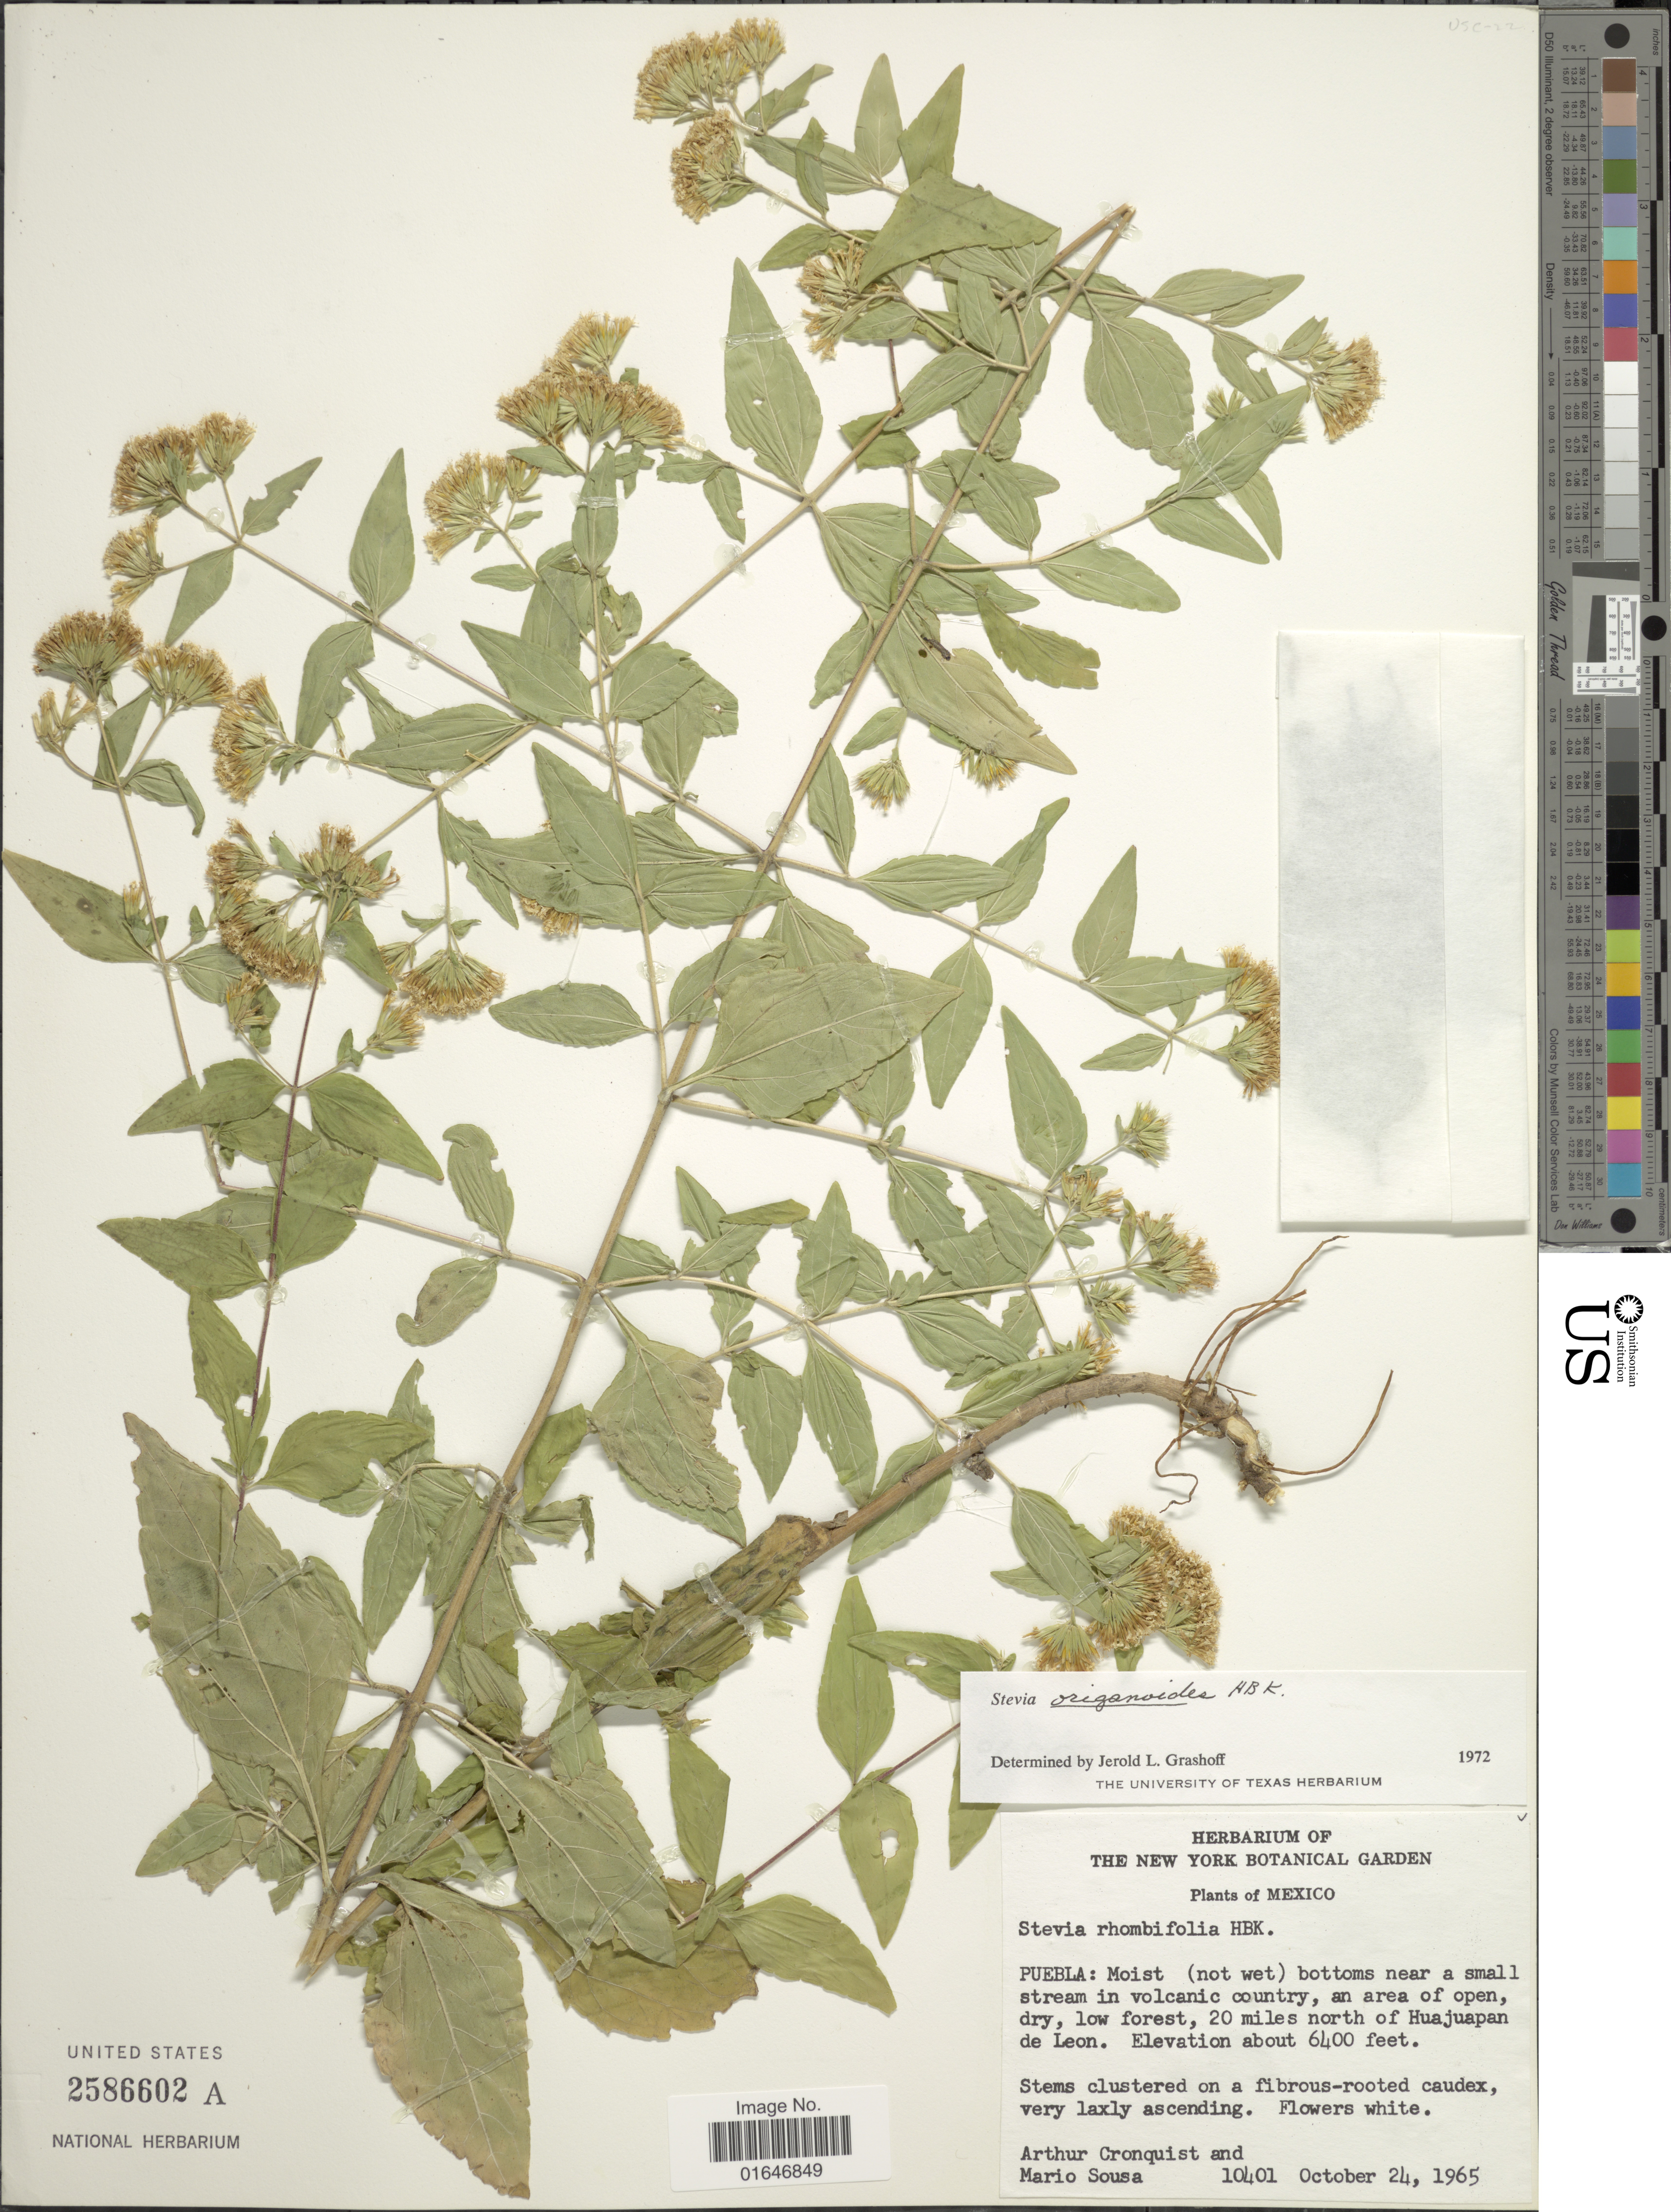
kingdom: Plantae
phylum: Tracheophyta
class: Magnoliopsida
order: Asterales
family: Asteraceae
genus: Stevia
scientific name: Stevia origanoides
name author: Kunth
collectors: A. J. Cronquist & M. Sousa S.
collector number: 10401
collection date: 1965-10-24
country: Mexico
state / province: Puebla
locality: Near a small stream in volcanic country, an area of open, dry, low forest, 20 miles north of Huajuapan de Leon.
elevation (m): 1951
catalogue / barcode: US 2586602A